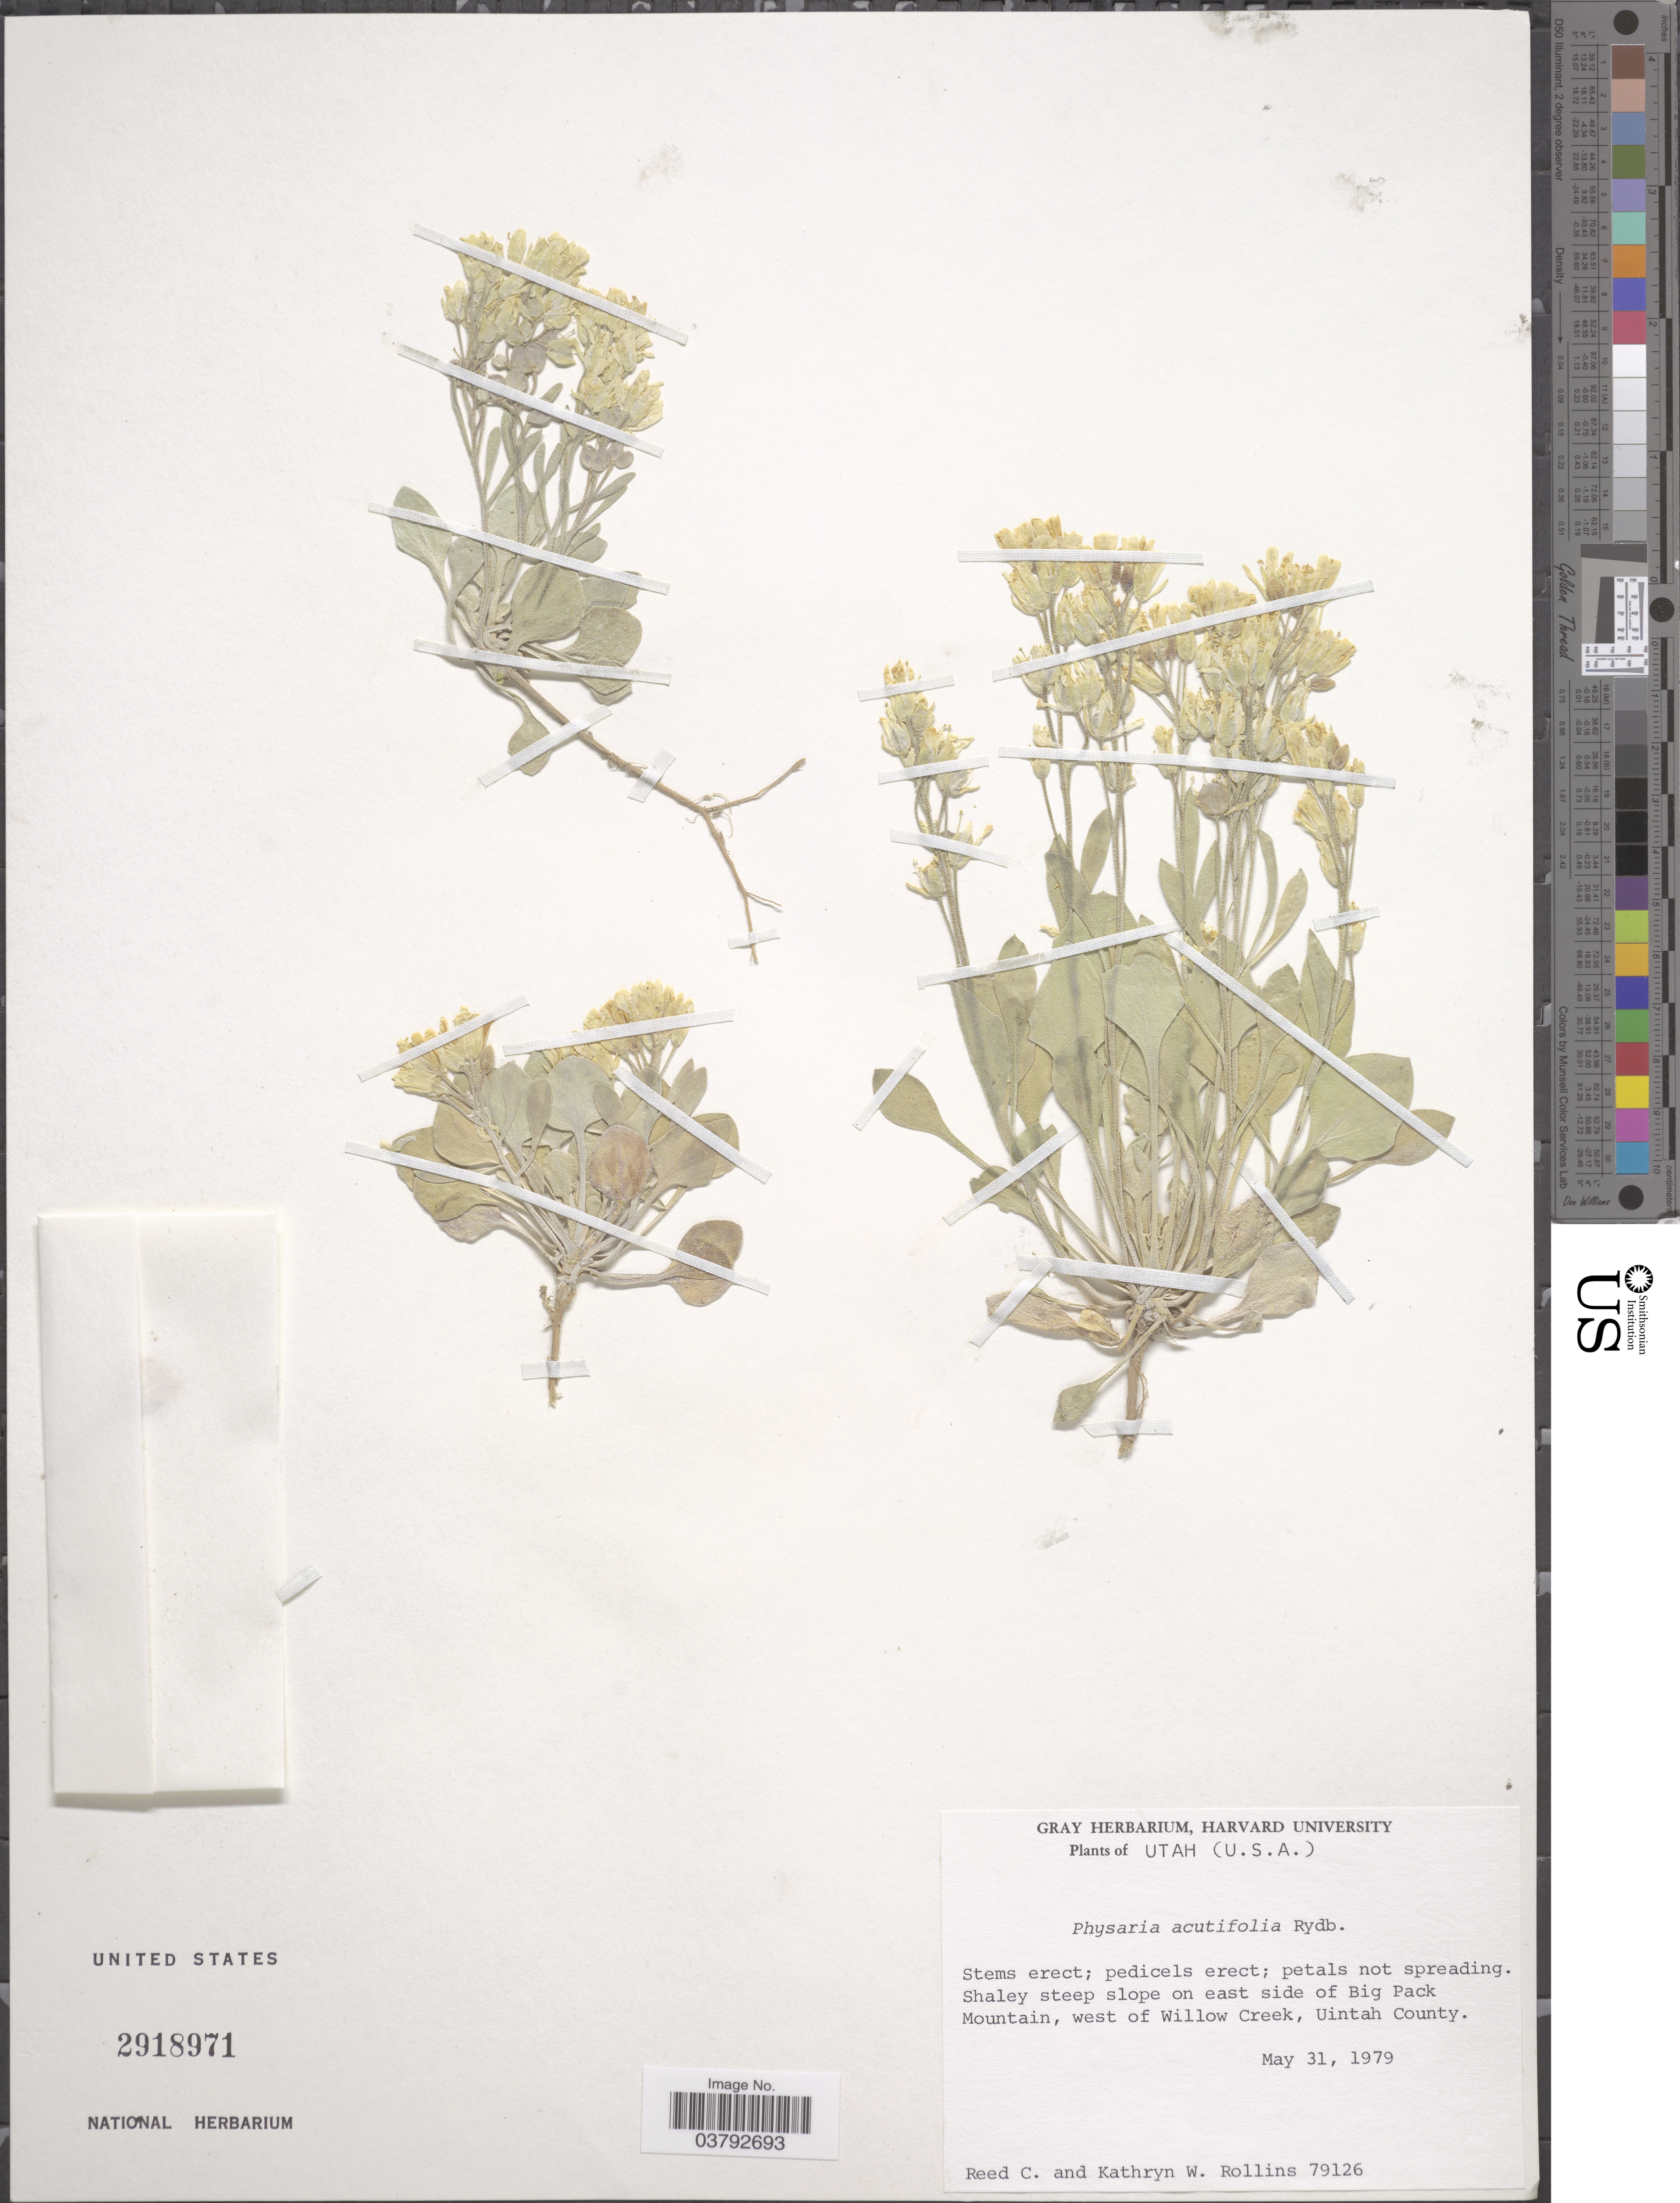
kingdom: Plantae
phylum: Tracheophyta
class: Magnoliopsida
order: Brassicales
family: Brassicaceae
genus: Physaria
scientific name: Physaria acutifolia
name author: Rydb.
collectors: R. C. Rollins & K. W. Rollins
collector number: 79126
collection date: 1979-05-31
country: United States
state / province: Utah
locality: Shaley steep slope on east side of Big Pack Mountain, west of Willow Creek, Uintah County.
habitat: shaley steep slope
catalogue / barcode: US 2918971